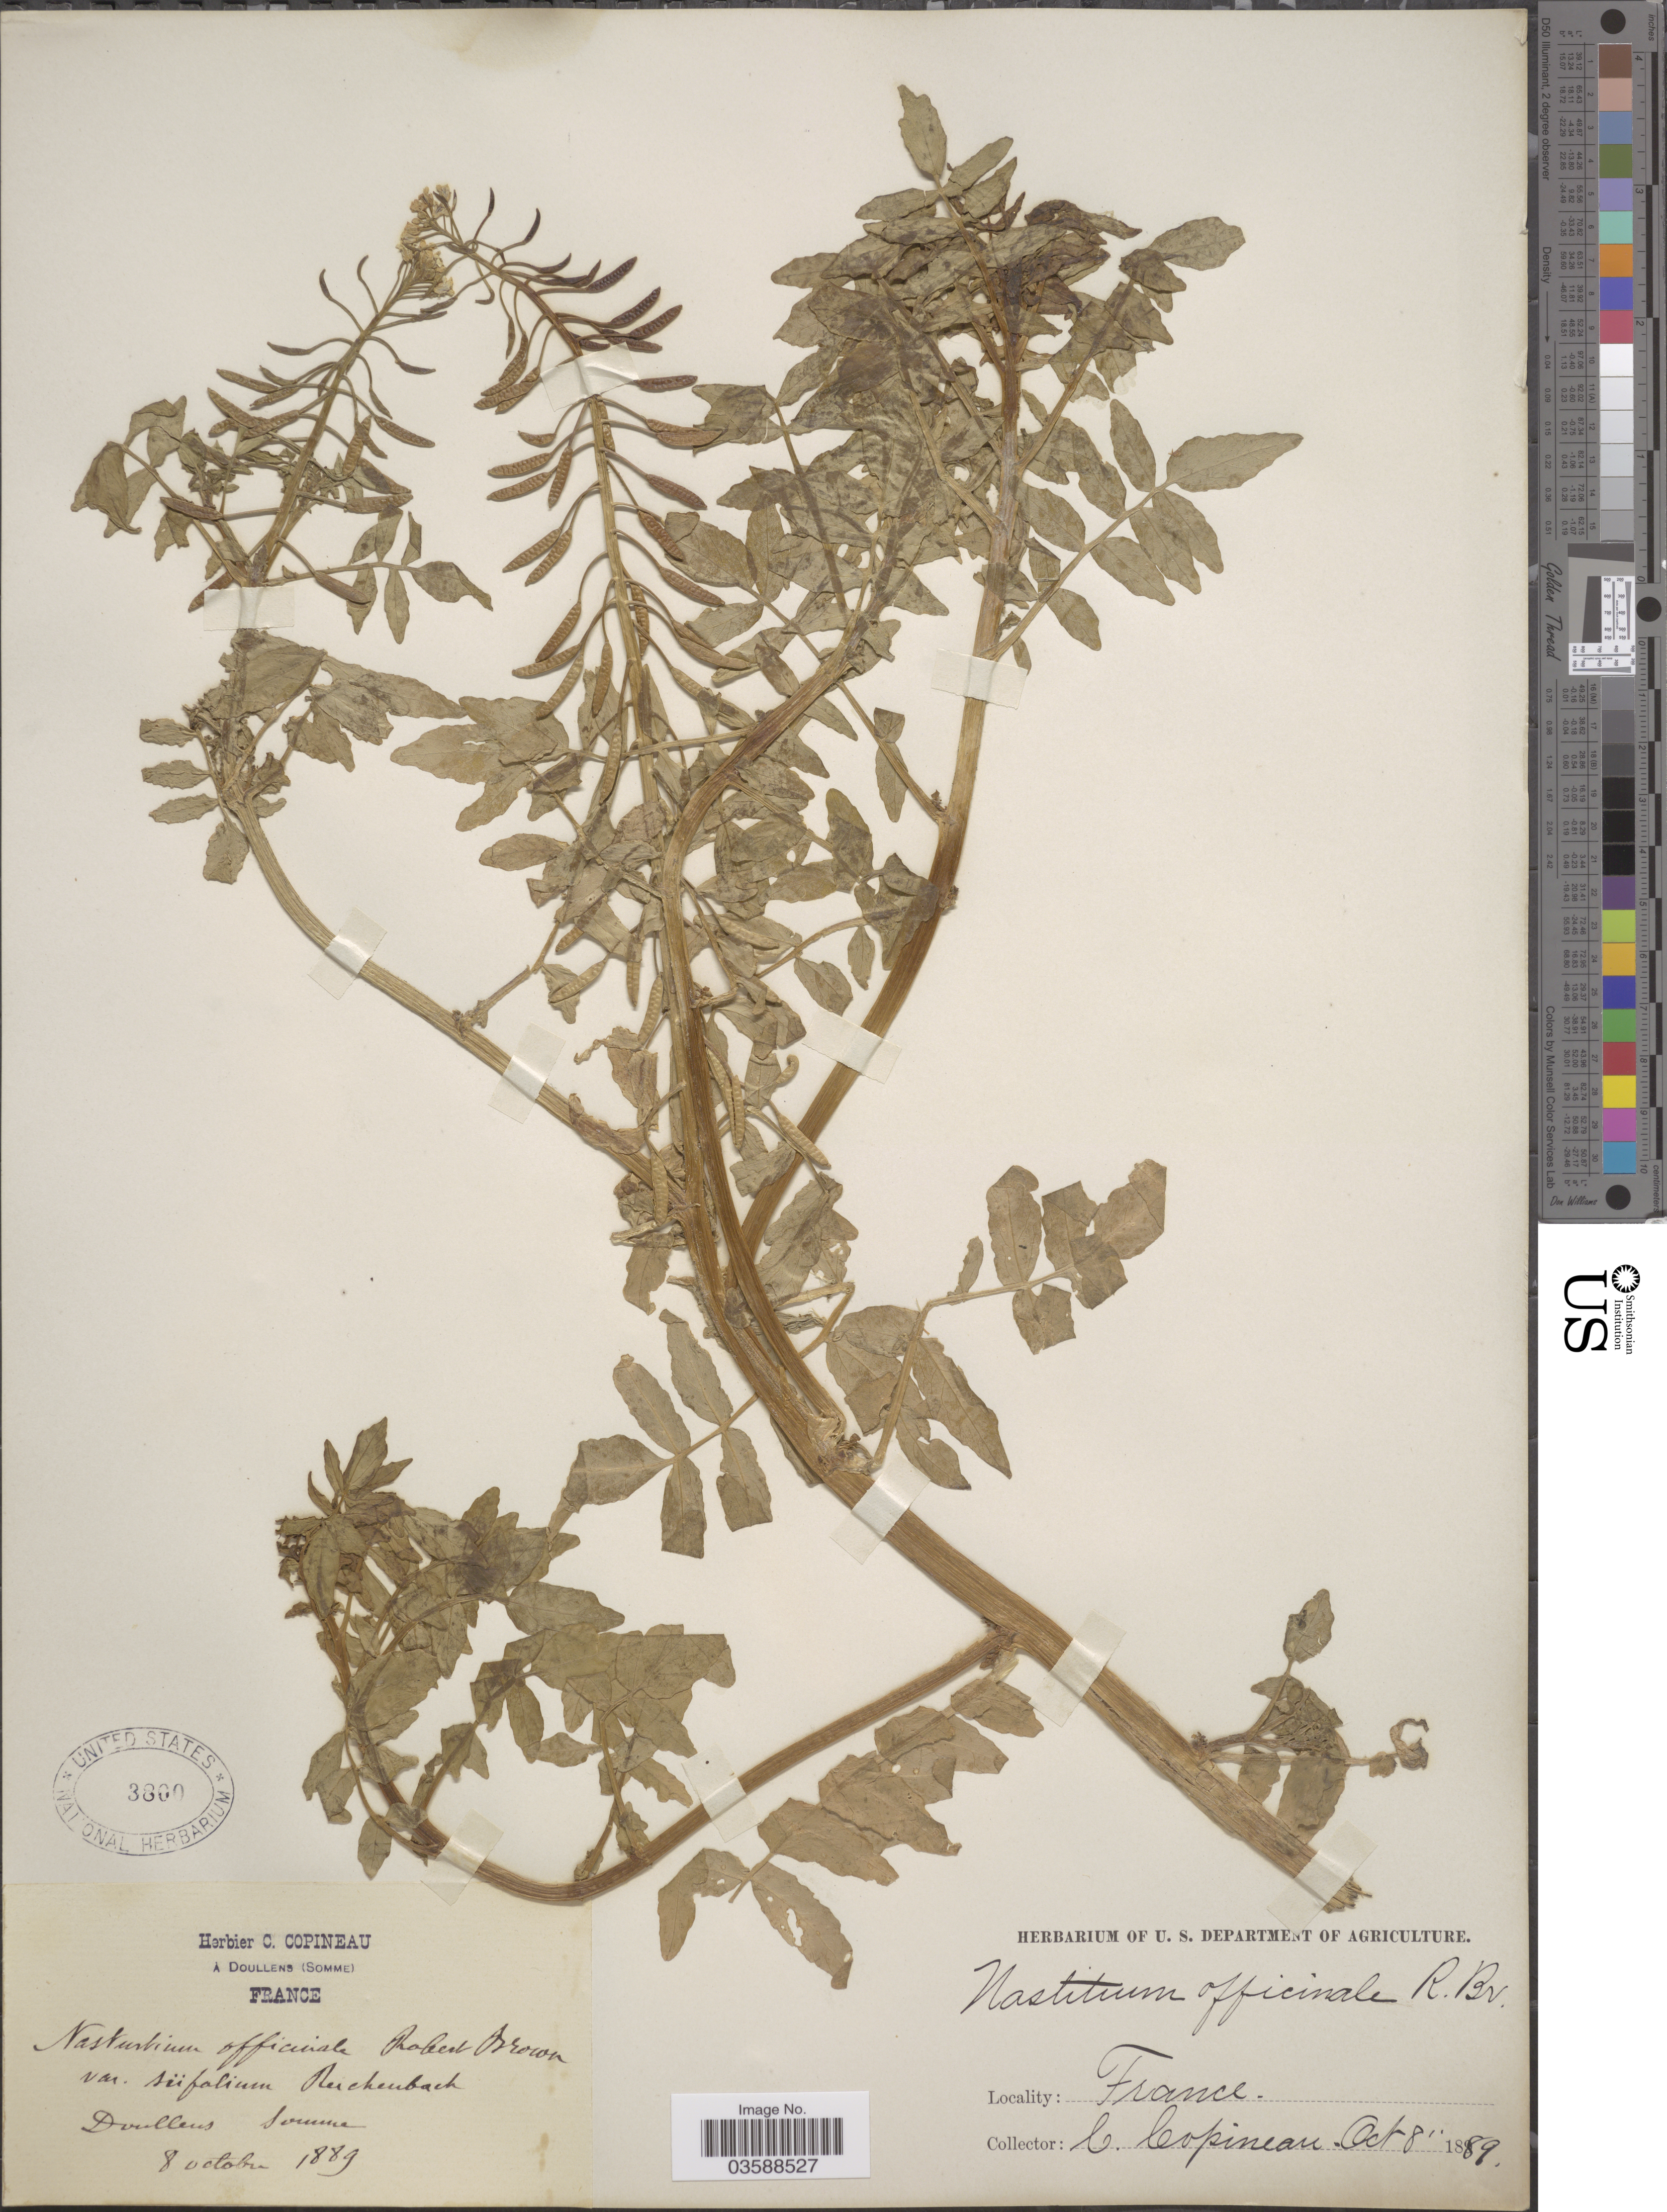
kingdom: Plantae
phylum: Tracheophyta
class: Magnoliopsida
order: Brassicales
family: Brassicaceae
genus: Nasturtium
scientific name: Nasturtium officinale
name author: R. Br.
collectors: C. Copineau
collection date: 1889-10-08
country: France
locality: Doullens. Somme.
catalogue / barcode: US 3800